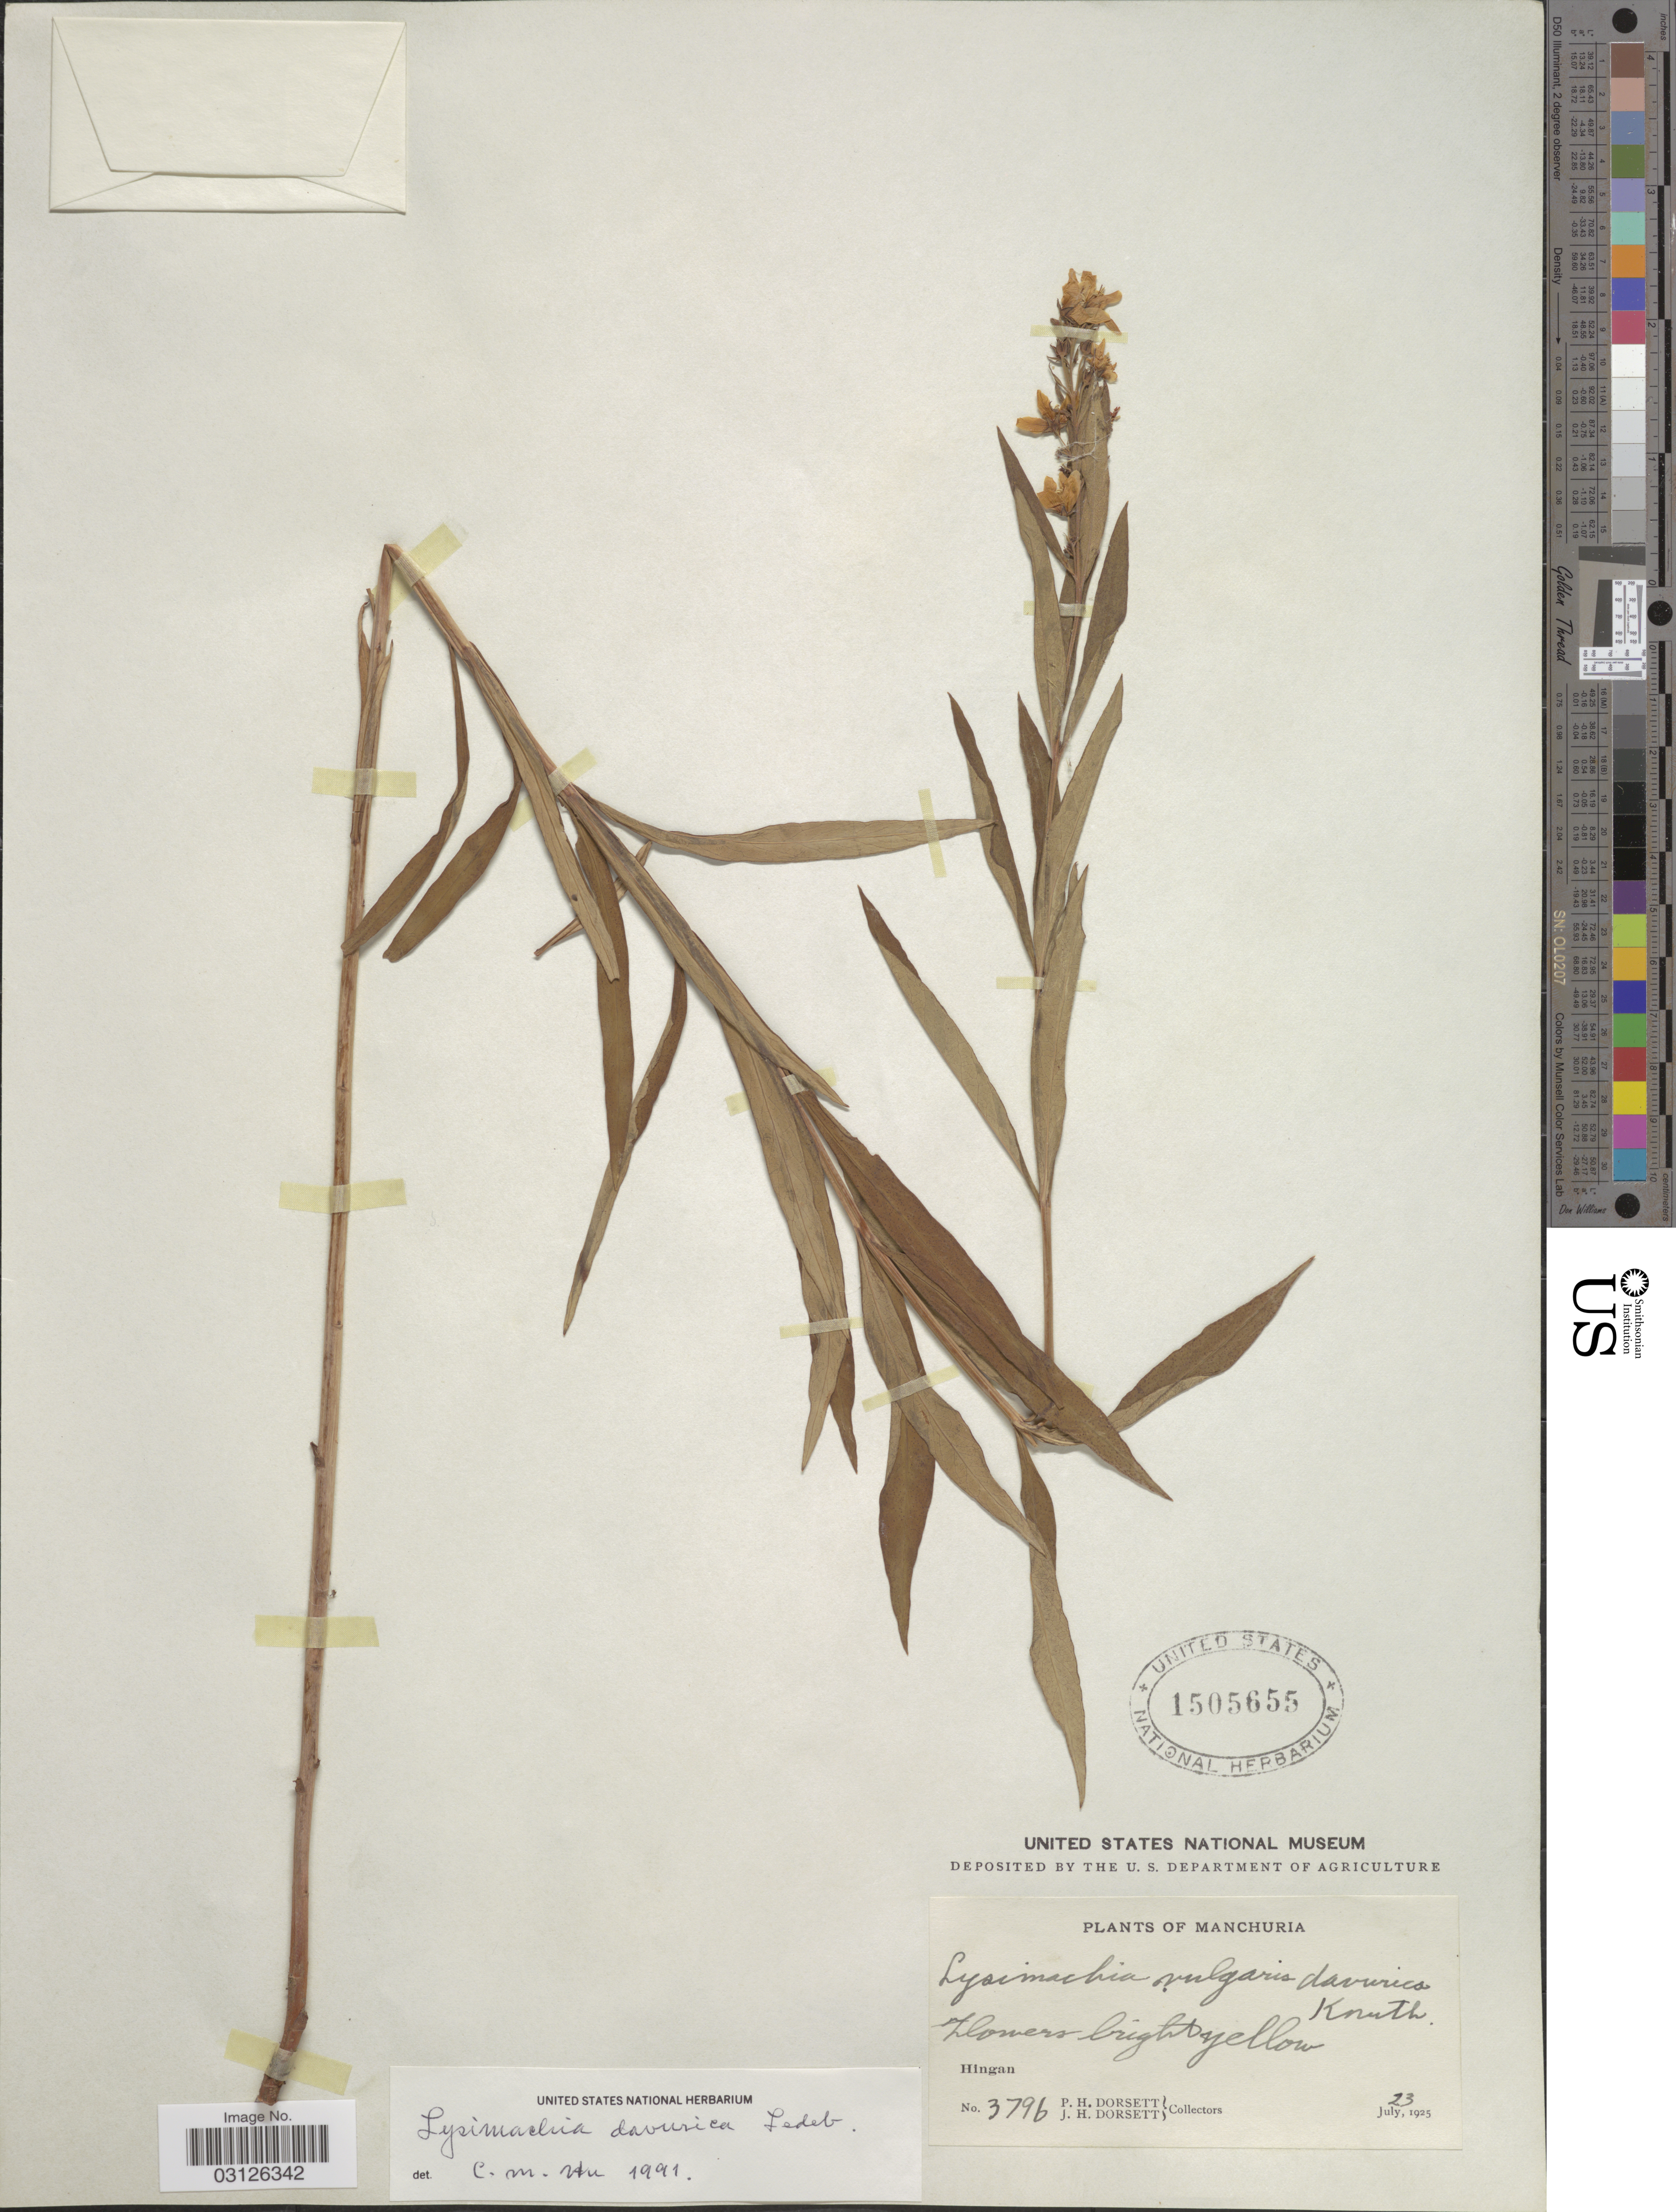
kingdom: Plantae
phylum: Tracheophyta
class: Magnoliopsida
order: Ericales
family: Primulaceae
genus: Lysimachia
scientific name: Lysimachia davurica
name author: Ledeb.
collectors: P. H. Dorsett & J. Dorsett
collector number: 3796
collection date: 1925-07-23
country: China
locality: Manchuria. Hingan.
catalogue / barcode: US 1505655